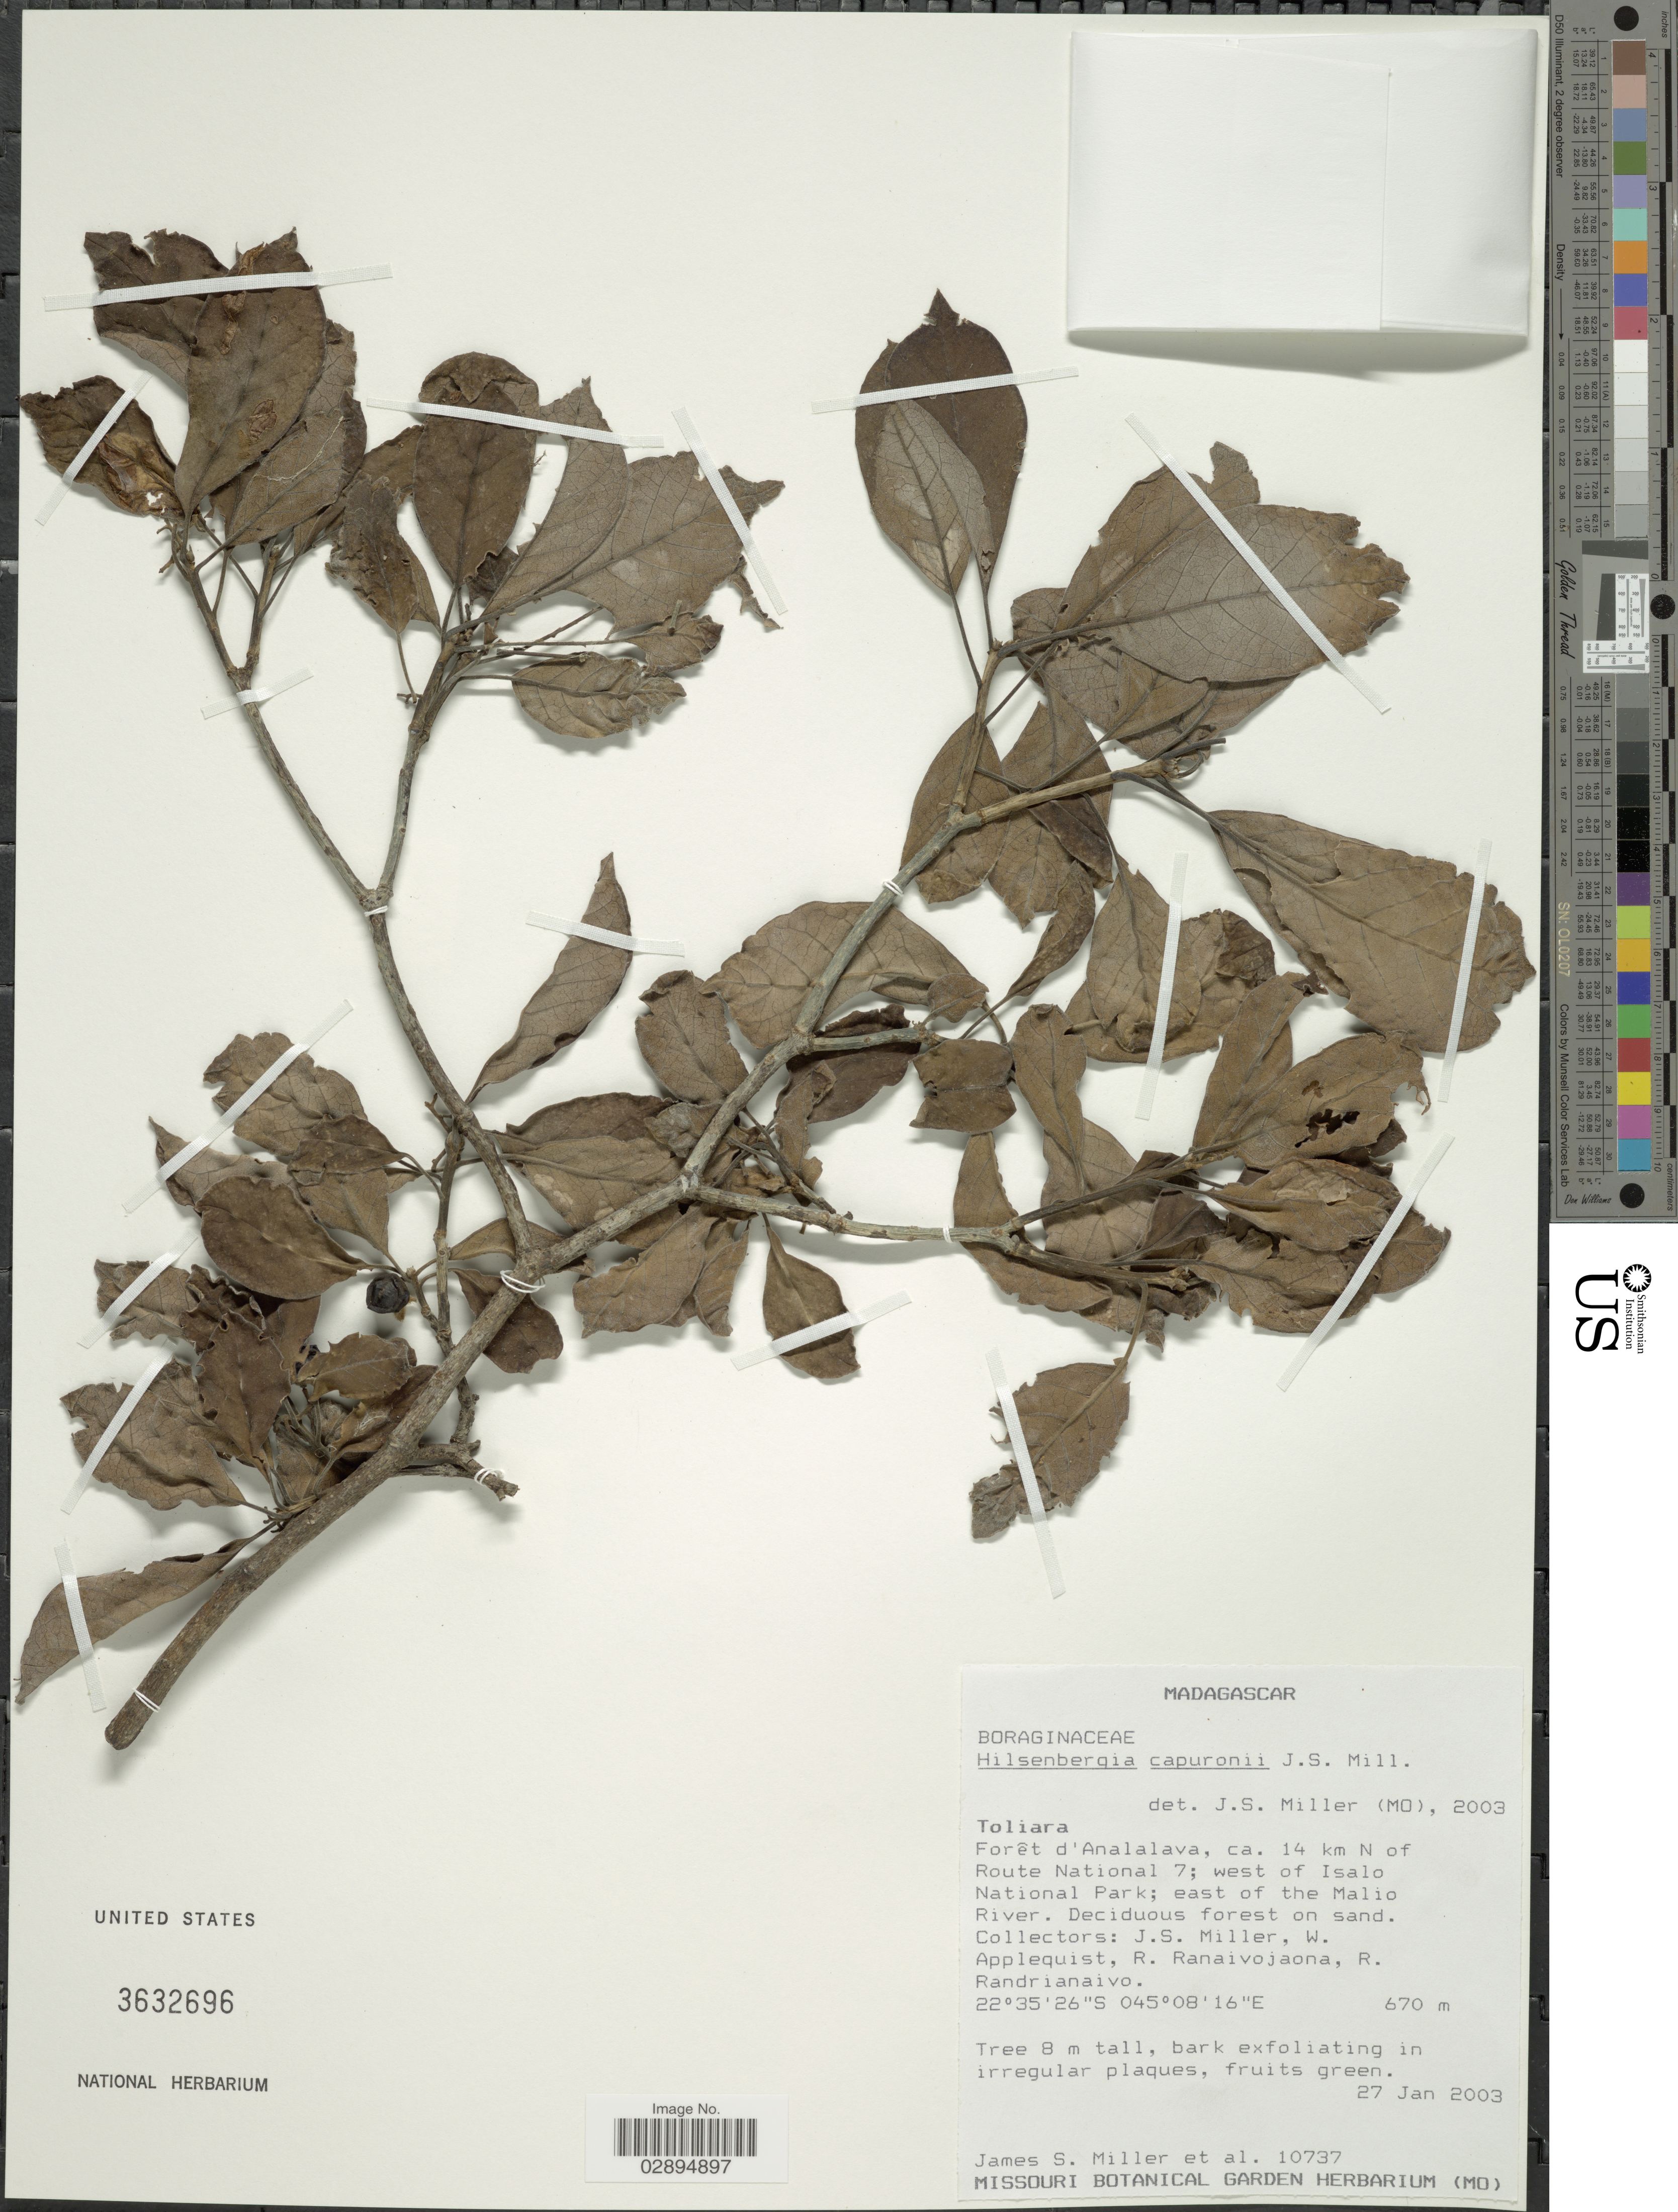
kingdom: Plantae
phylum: Tracheophyta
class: Magnoliopsida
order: Boraginales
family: Ehretiaceae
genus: Bourreria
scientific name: Bourreria capuronii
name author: (J.S. Mill.) J.S. Mill. & Gottschling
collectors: J. S. Miller, W. Applequist, R. Ranaivojaona & R. Randrianaivo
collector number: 10737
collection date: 2003-01-27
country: Madagascar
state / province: Ihorombe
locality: Forêt d'Analalava, ca. 14 km N of Route National 7; west of Isalo National Park; east of the Malio River.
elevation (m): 670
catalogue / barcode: US 3632696